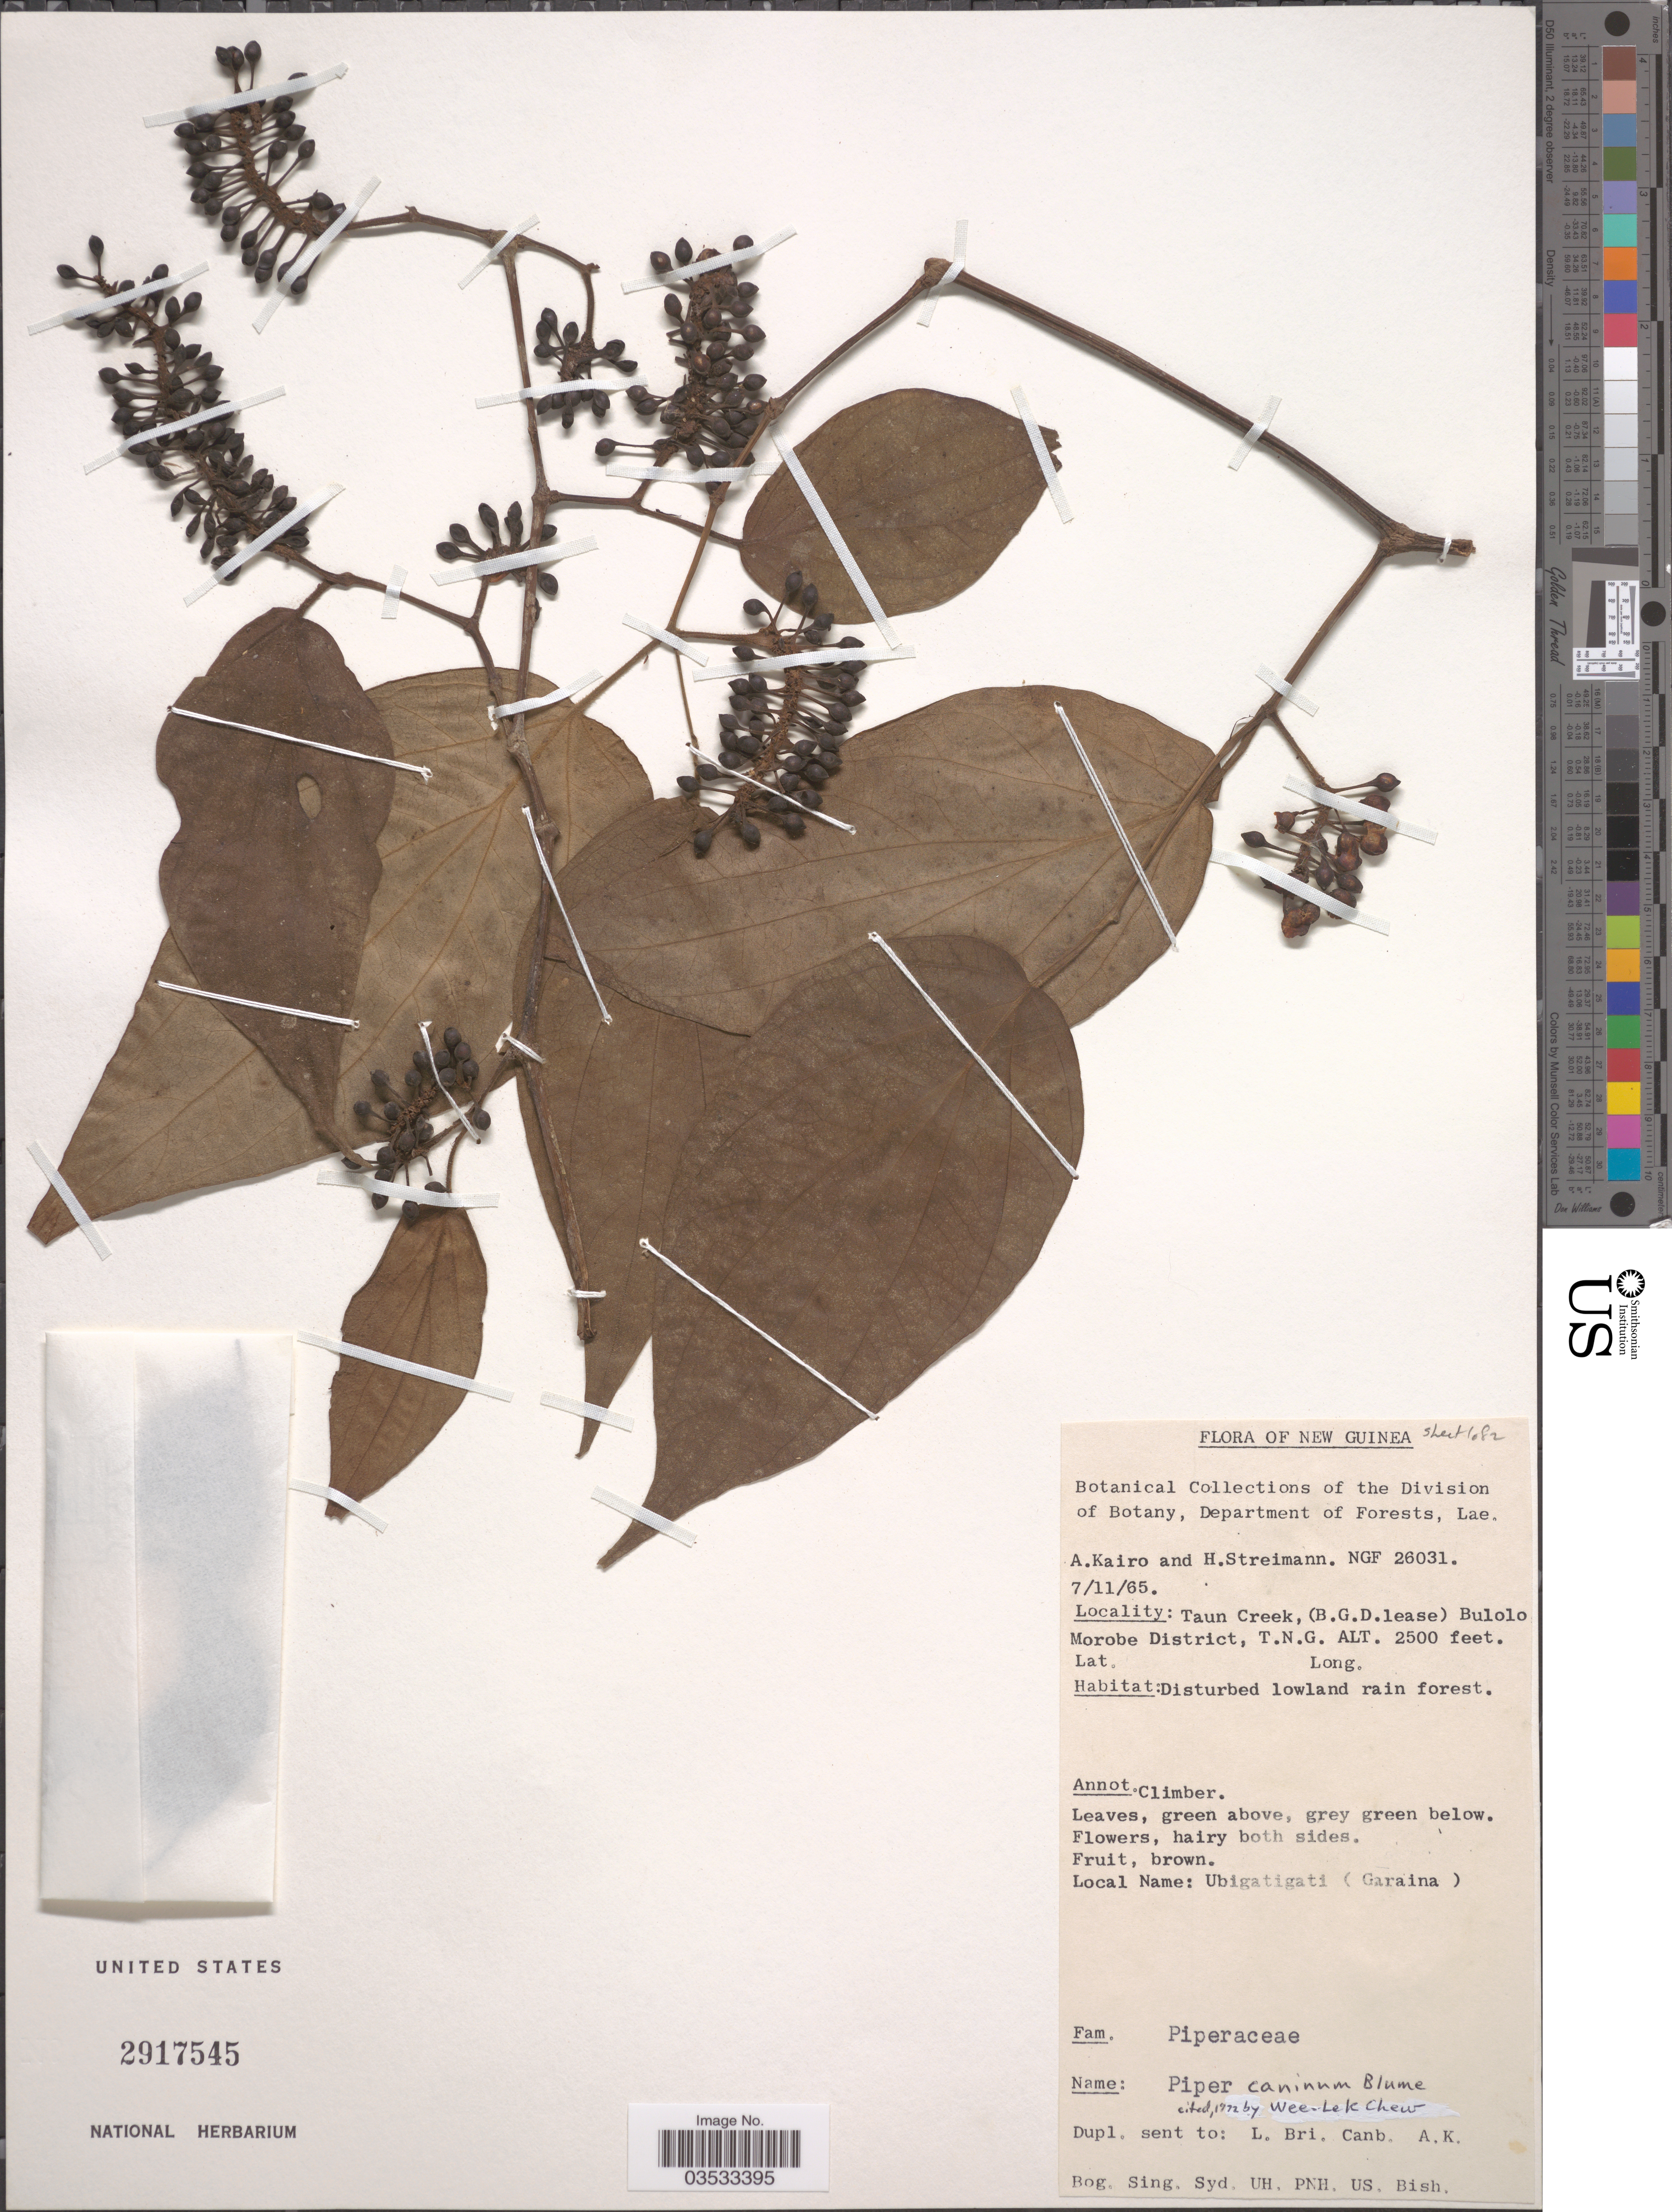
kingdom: Plantae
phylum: Tracheophyta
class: Magnoliopsida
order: Piperales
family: Piperaceae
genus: Piper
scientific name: Piper caninum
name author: Blume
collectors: A. Kairo & H. Streimann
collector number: NGF 26031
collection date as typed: Transcribed d/m/y: 7/11/65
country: Papua New Guinea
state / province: Morobe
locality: Taun Creek, (B.G.D. lease) Bulolo, Morobe District, T.N.G.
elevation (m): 762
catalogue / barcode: US 2917545